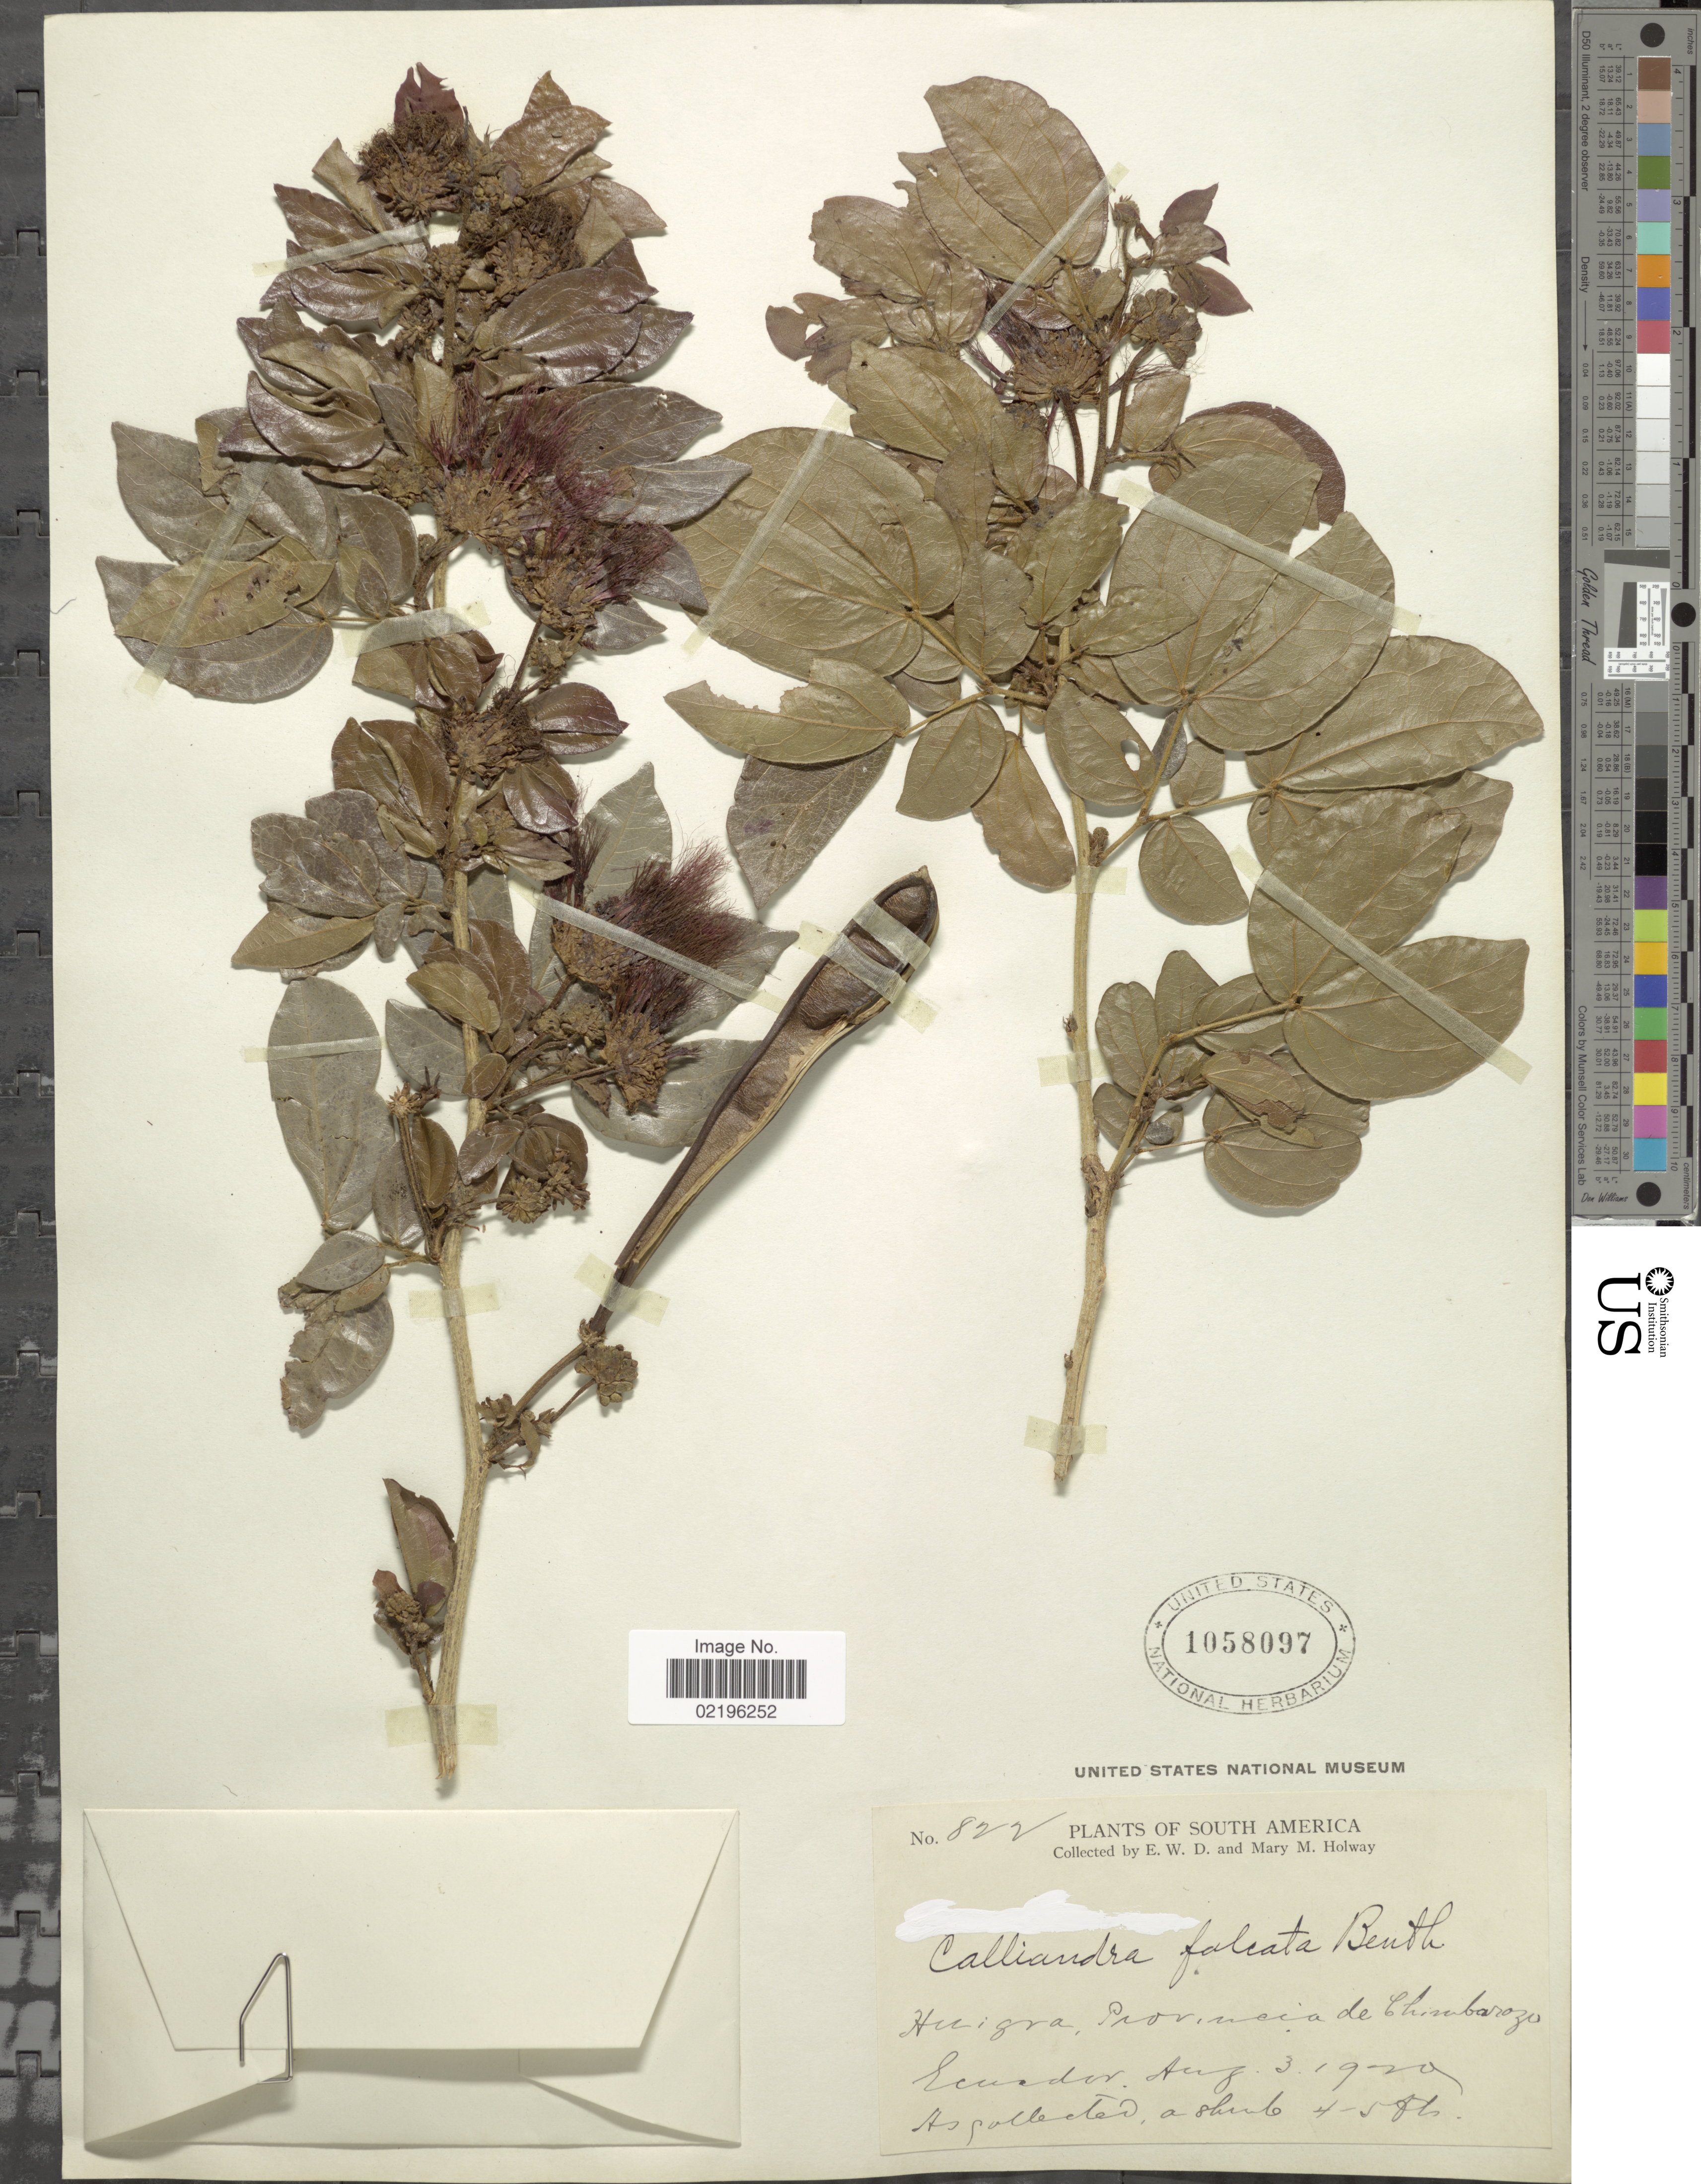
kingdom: Plantae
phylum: Tracheophyta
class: Magnoliopsida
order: Fabales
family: Fabaceae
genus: Calliandra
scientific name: Calliandra falcata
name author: Benth.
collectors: E. W. D. Holway & M. M. Holway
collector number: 822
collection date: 1929-08-03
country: Ecuador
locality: South America, Huigra, Provincia de Chimbarozo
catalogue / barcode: US 1058097